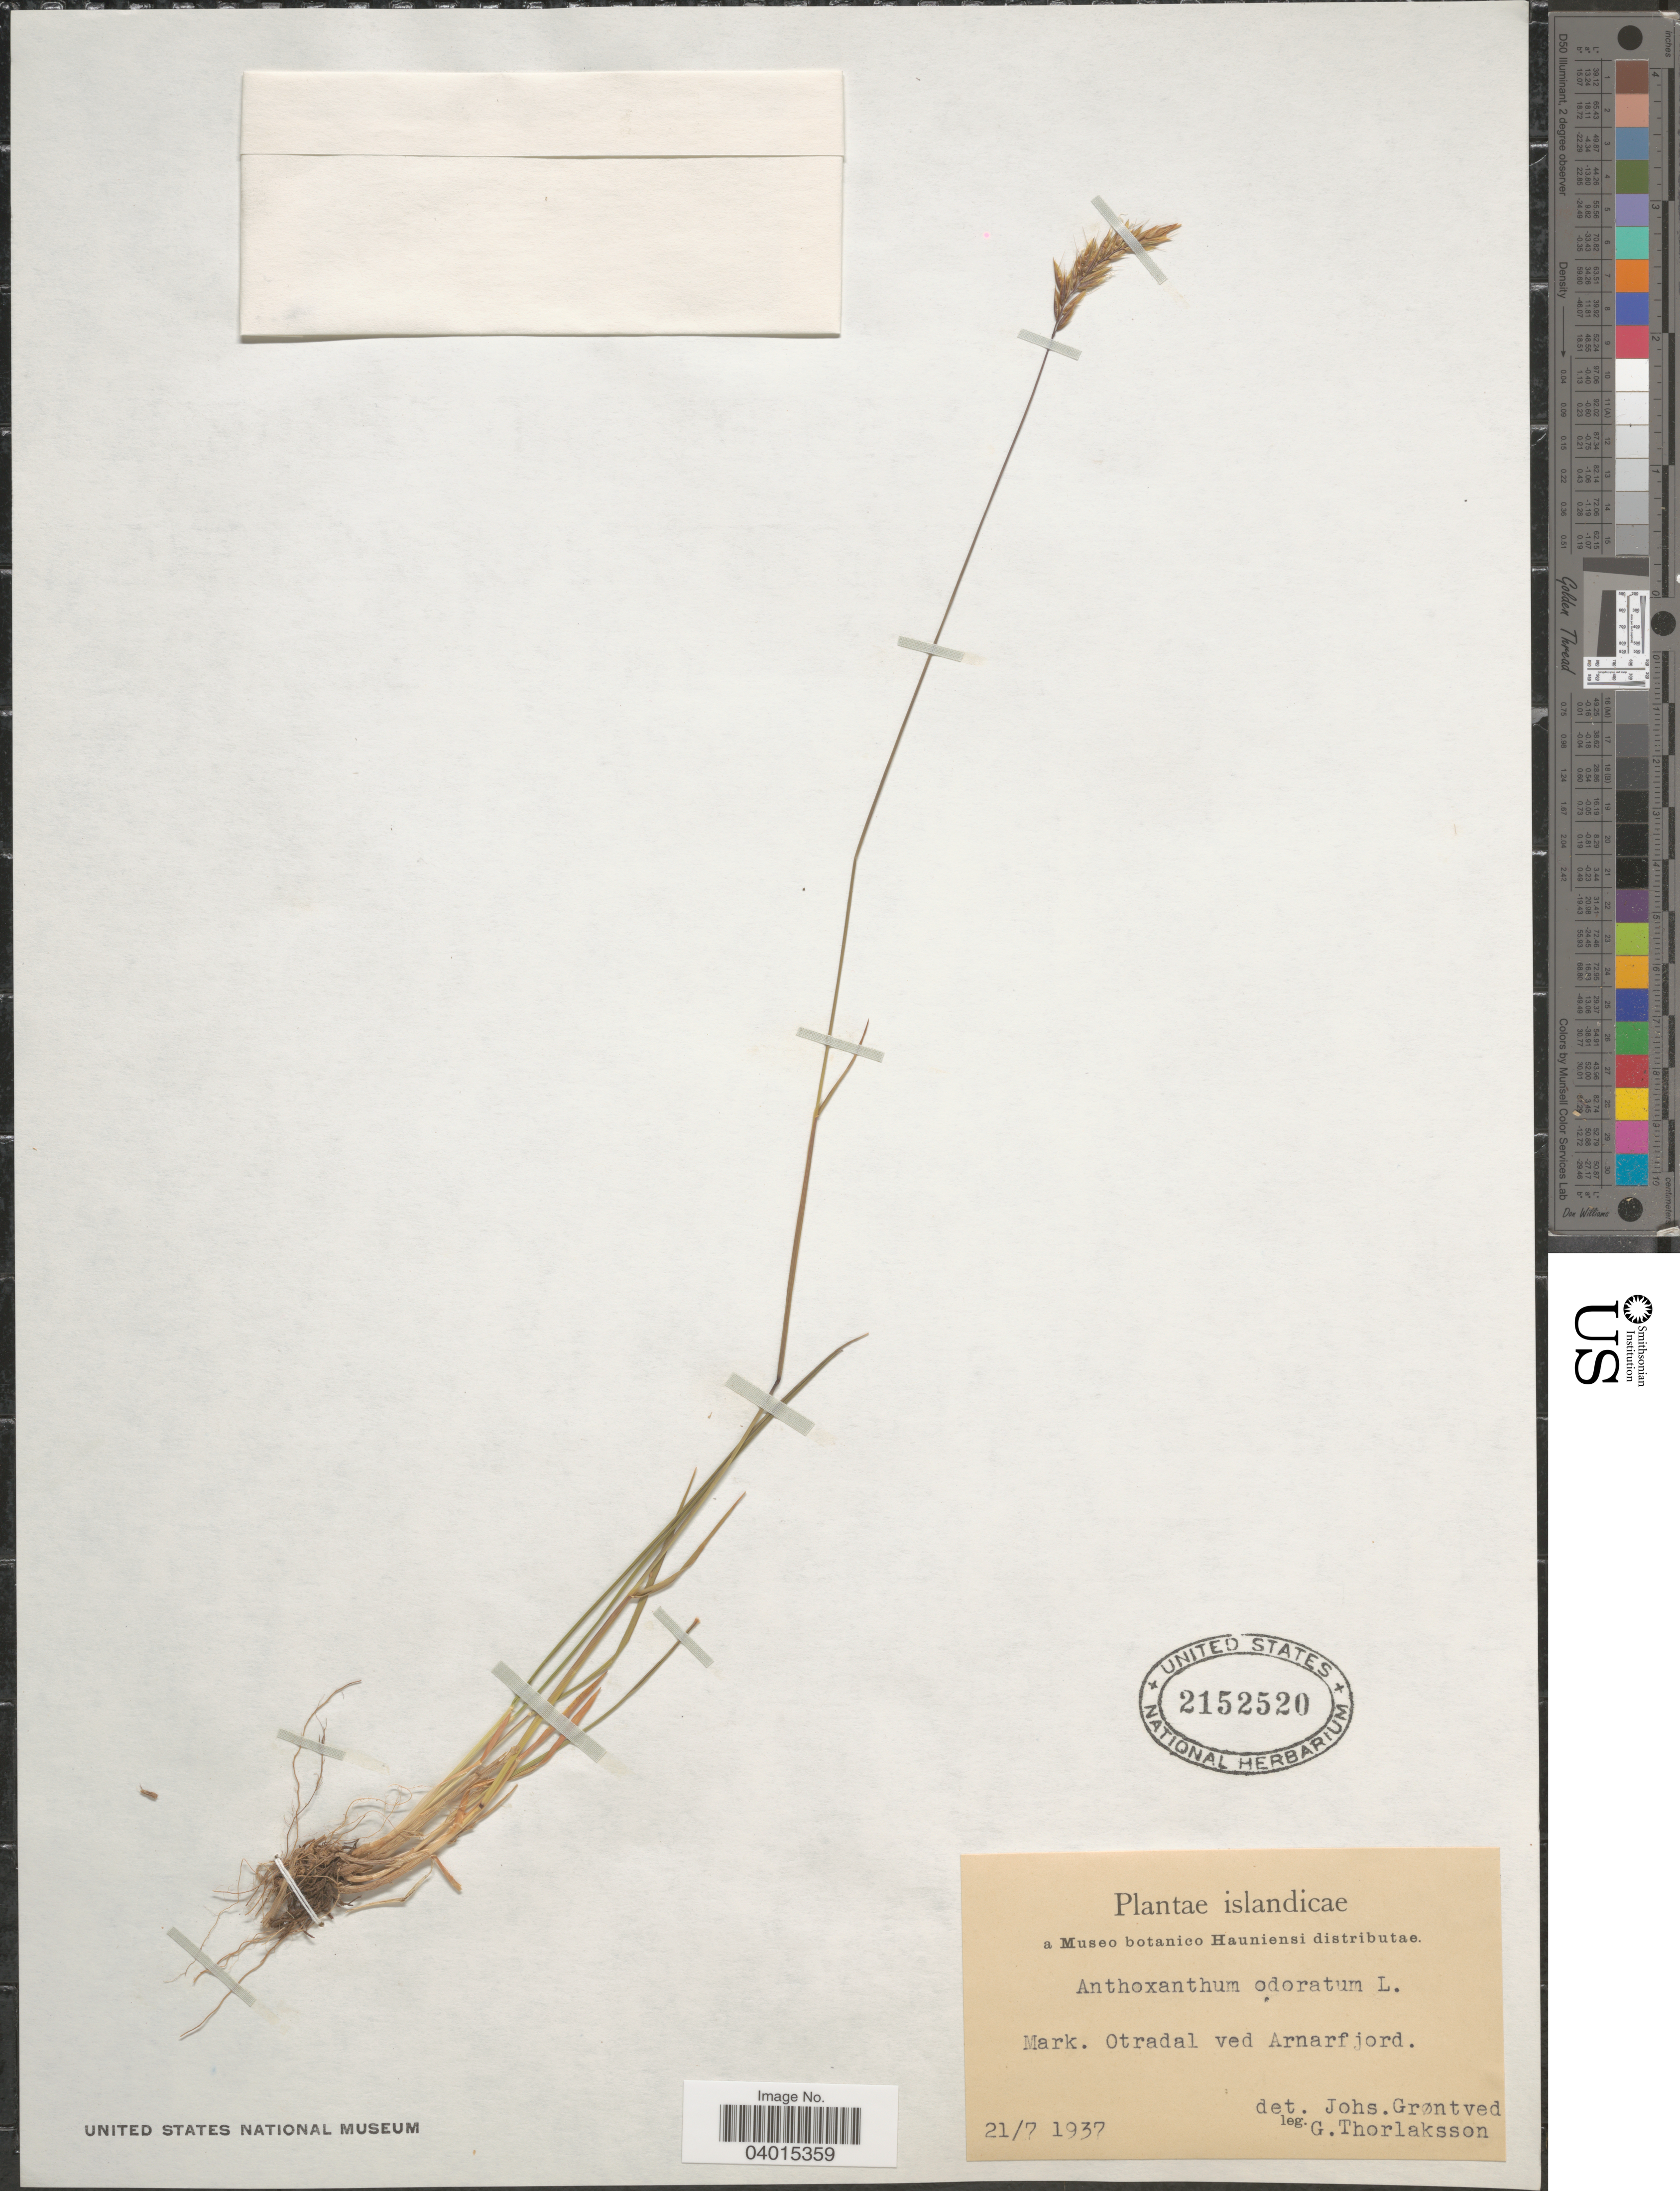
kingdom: Plantae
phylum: Tracheophyta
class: Liliopsida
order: Poales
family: Poaceae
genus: Anthoxanthum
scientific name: Anthoxanthum odoratum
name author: L.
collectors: G. Thorlaksson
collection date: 1937-07-21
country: Iceland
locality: Islandicae. Mark. Otradal ved Arnarfjord.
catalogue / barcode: US 2152520